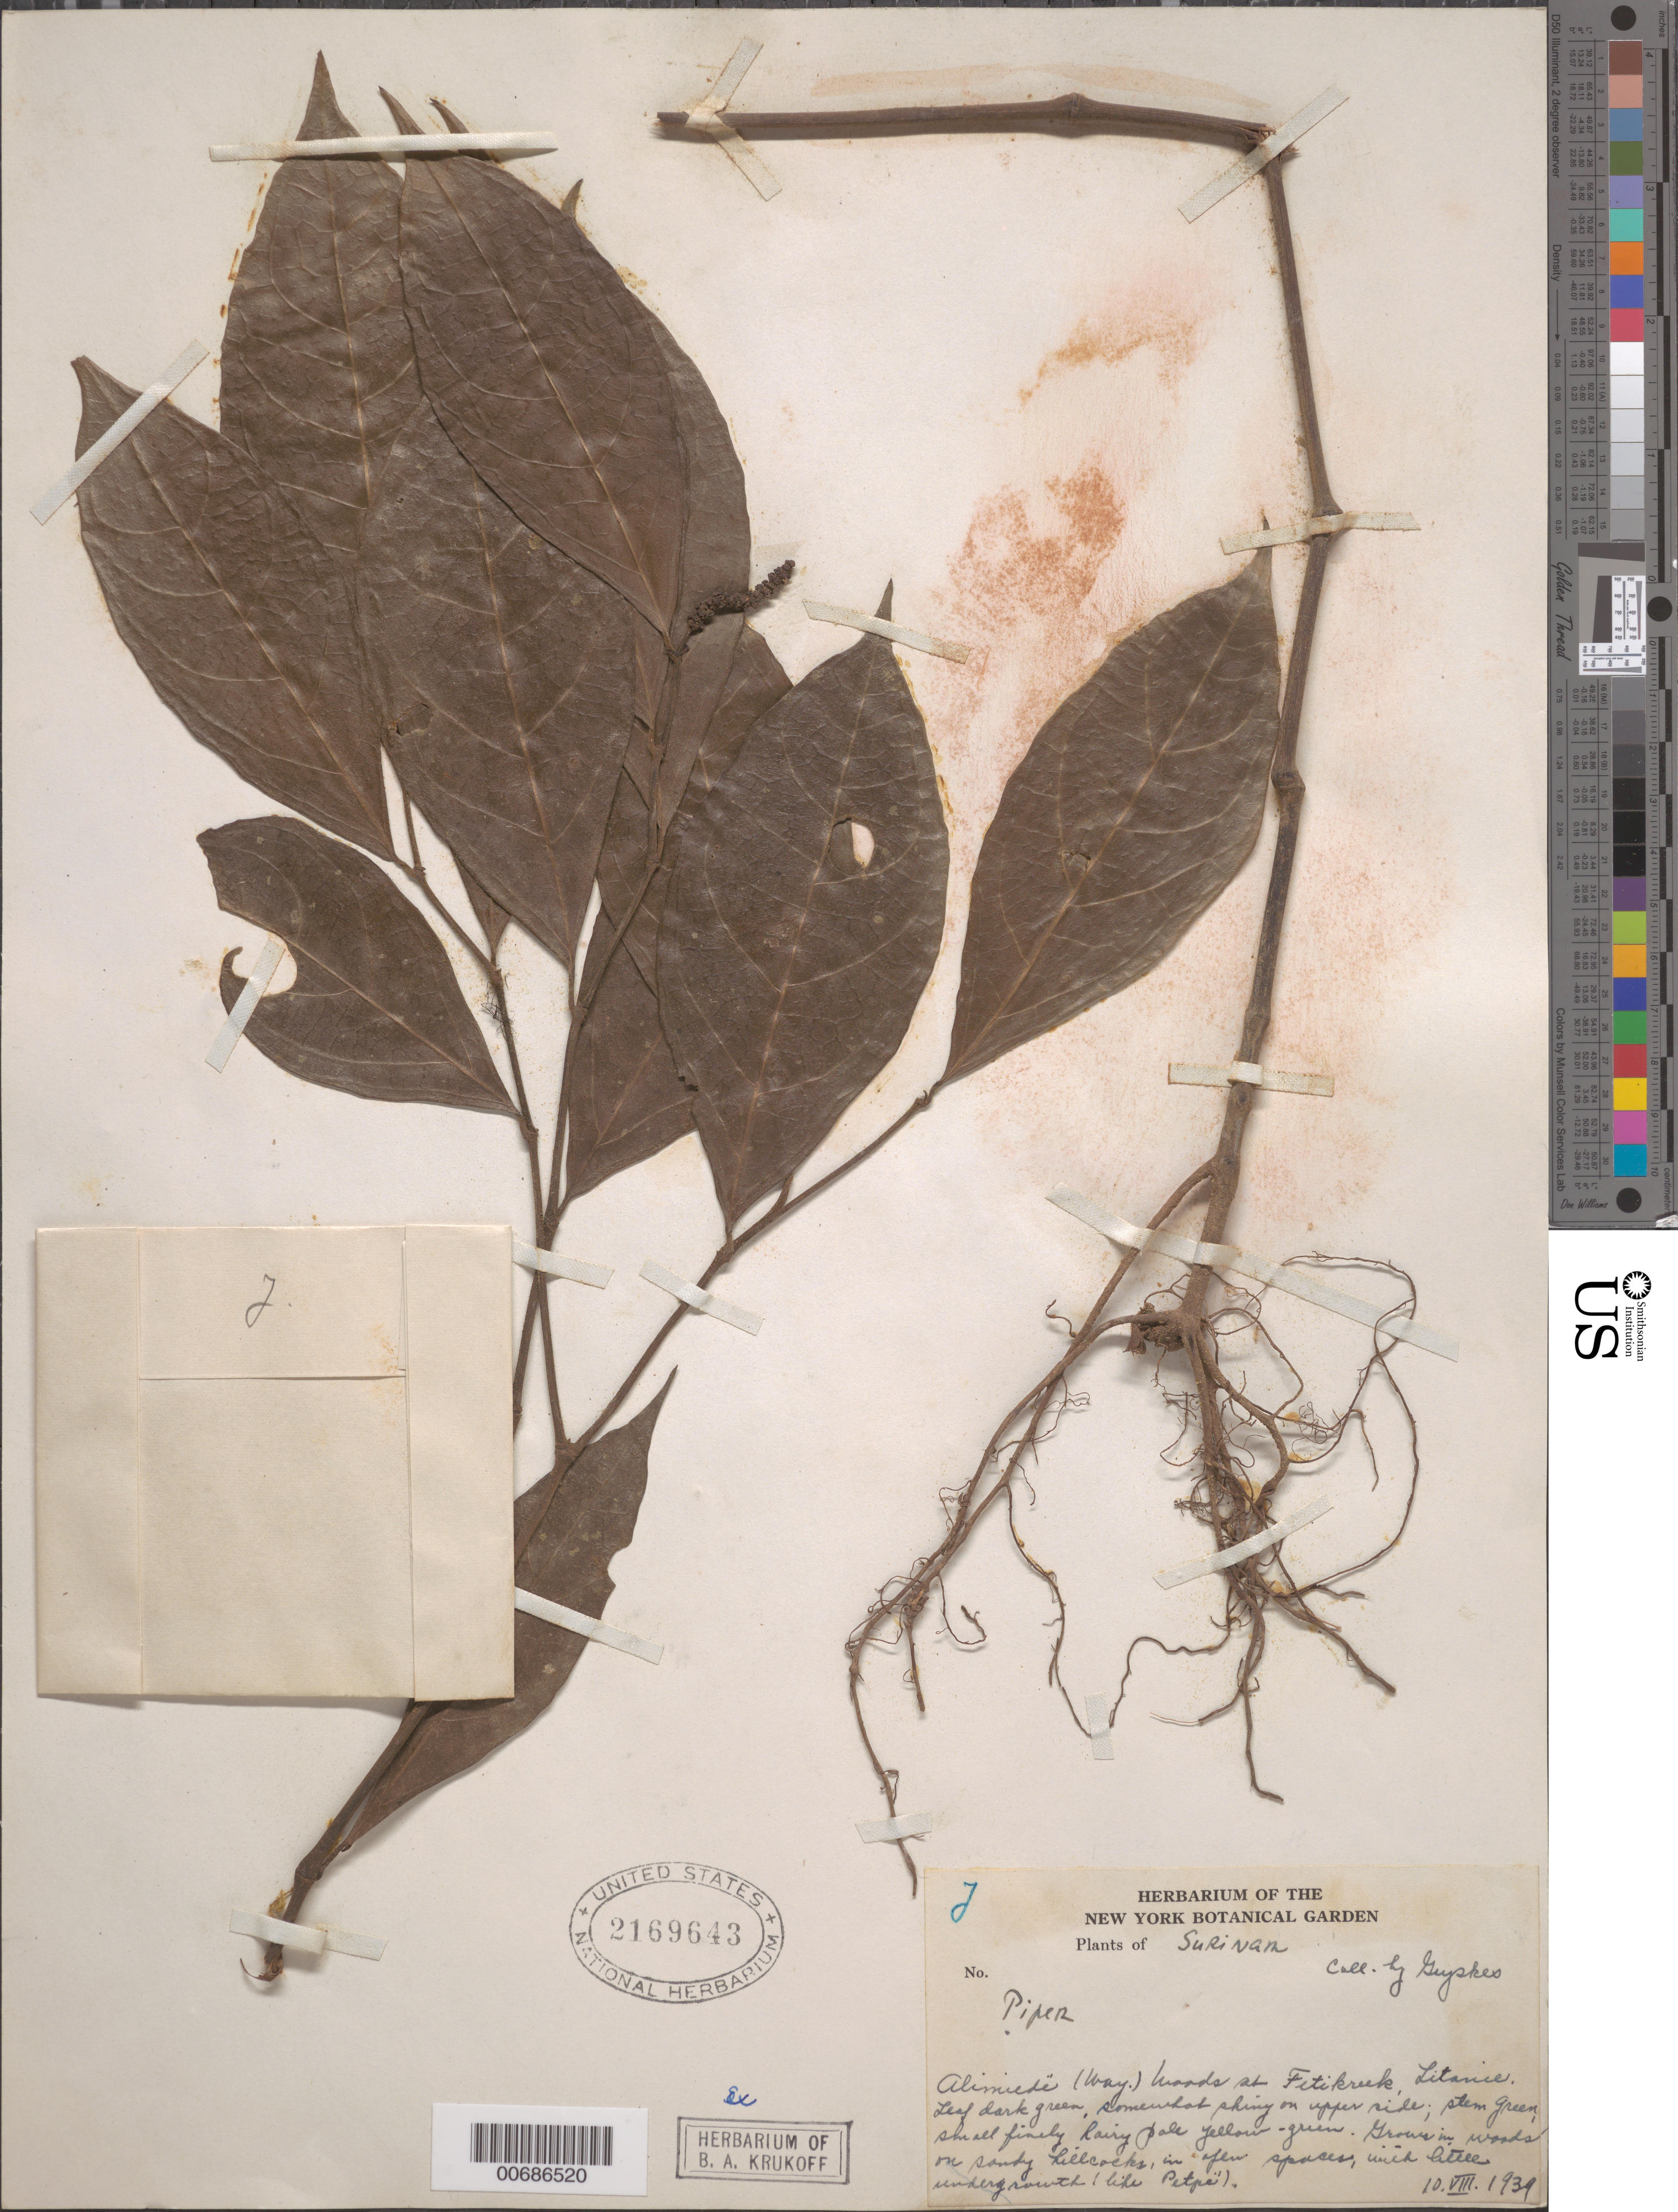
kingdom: Plantae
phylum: Tracheophyta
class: Magnoliopsida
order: Piperales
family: Piperaceae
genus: Piper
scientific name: Piper sp.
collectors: D. Geijskes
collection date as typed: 10-Aug-39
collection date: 1939-08-10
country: Suriname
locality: Alimiedë (Wag.) at Fitikreek, Litanie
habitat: Grows in woods on sandy hillocks, a few spaces, with little undergrowth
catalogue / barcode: US 2169643